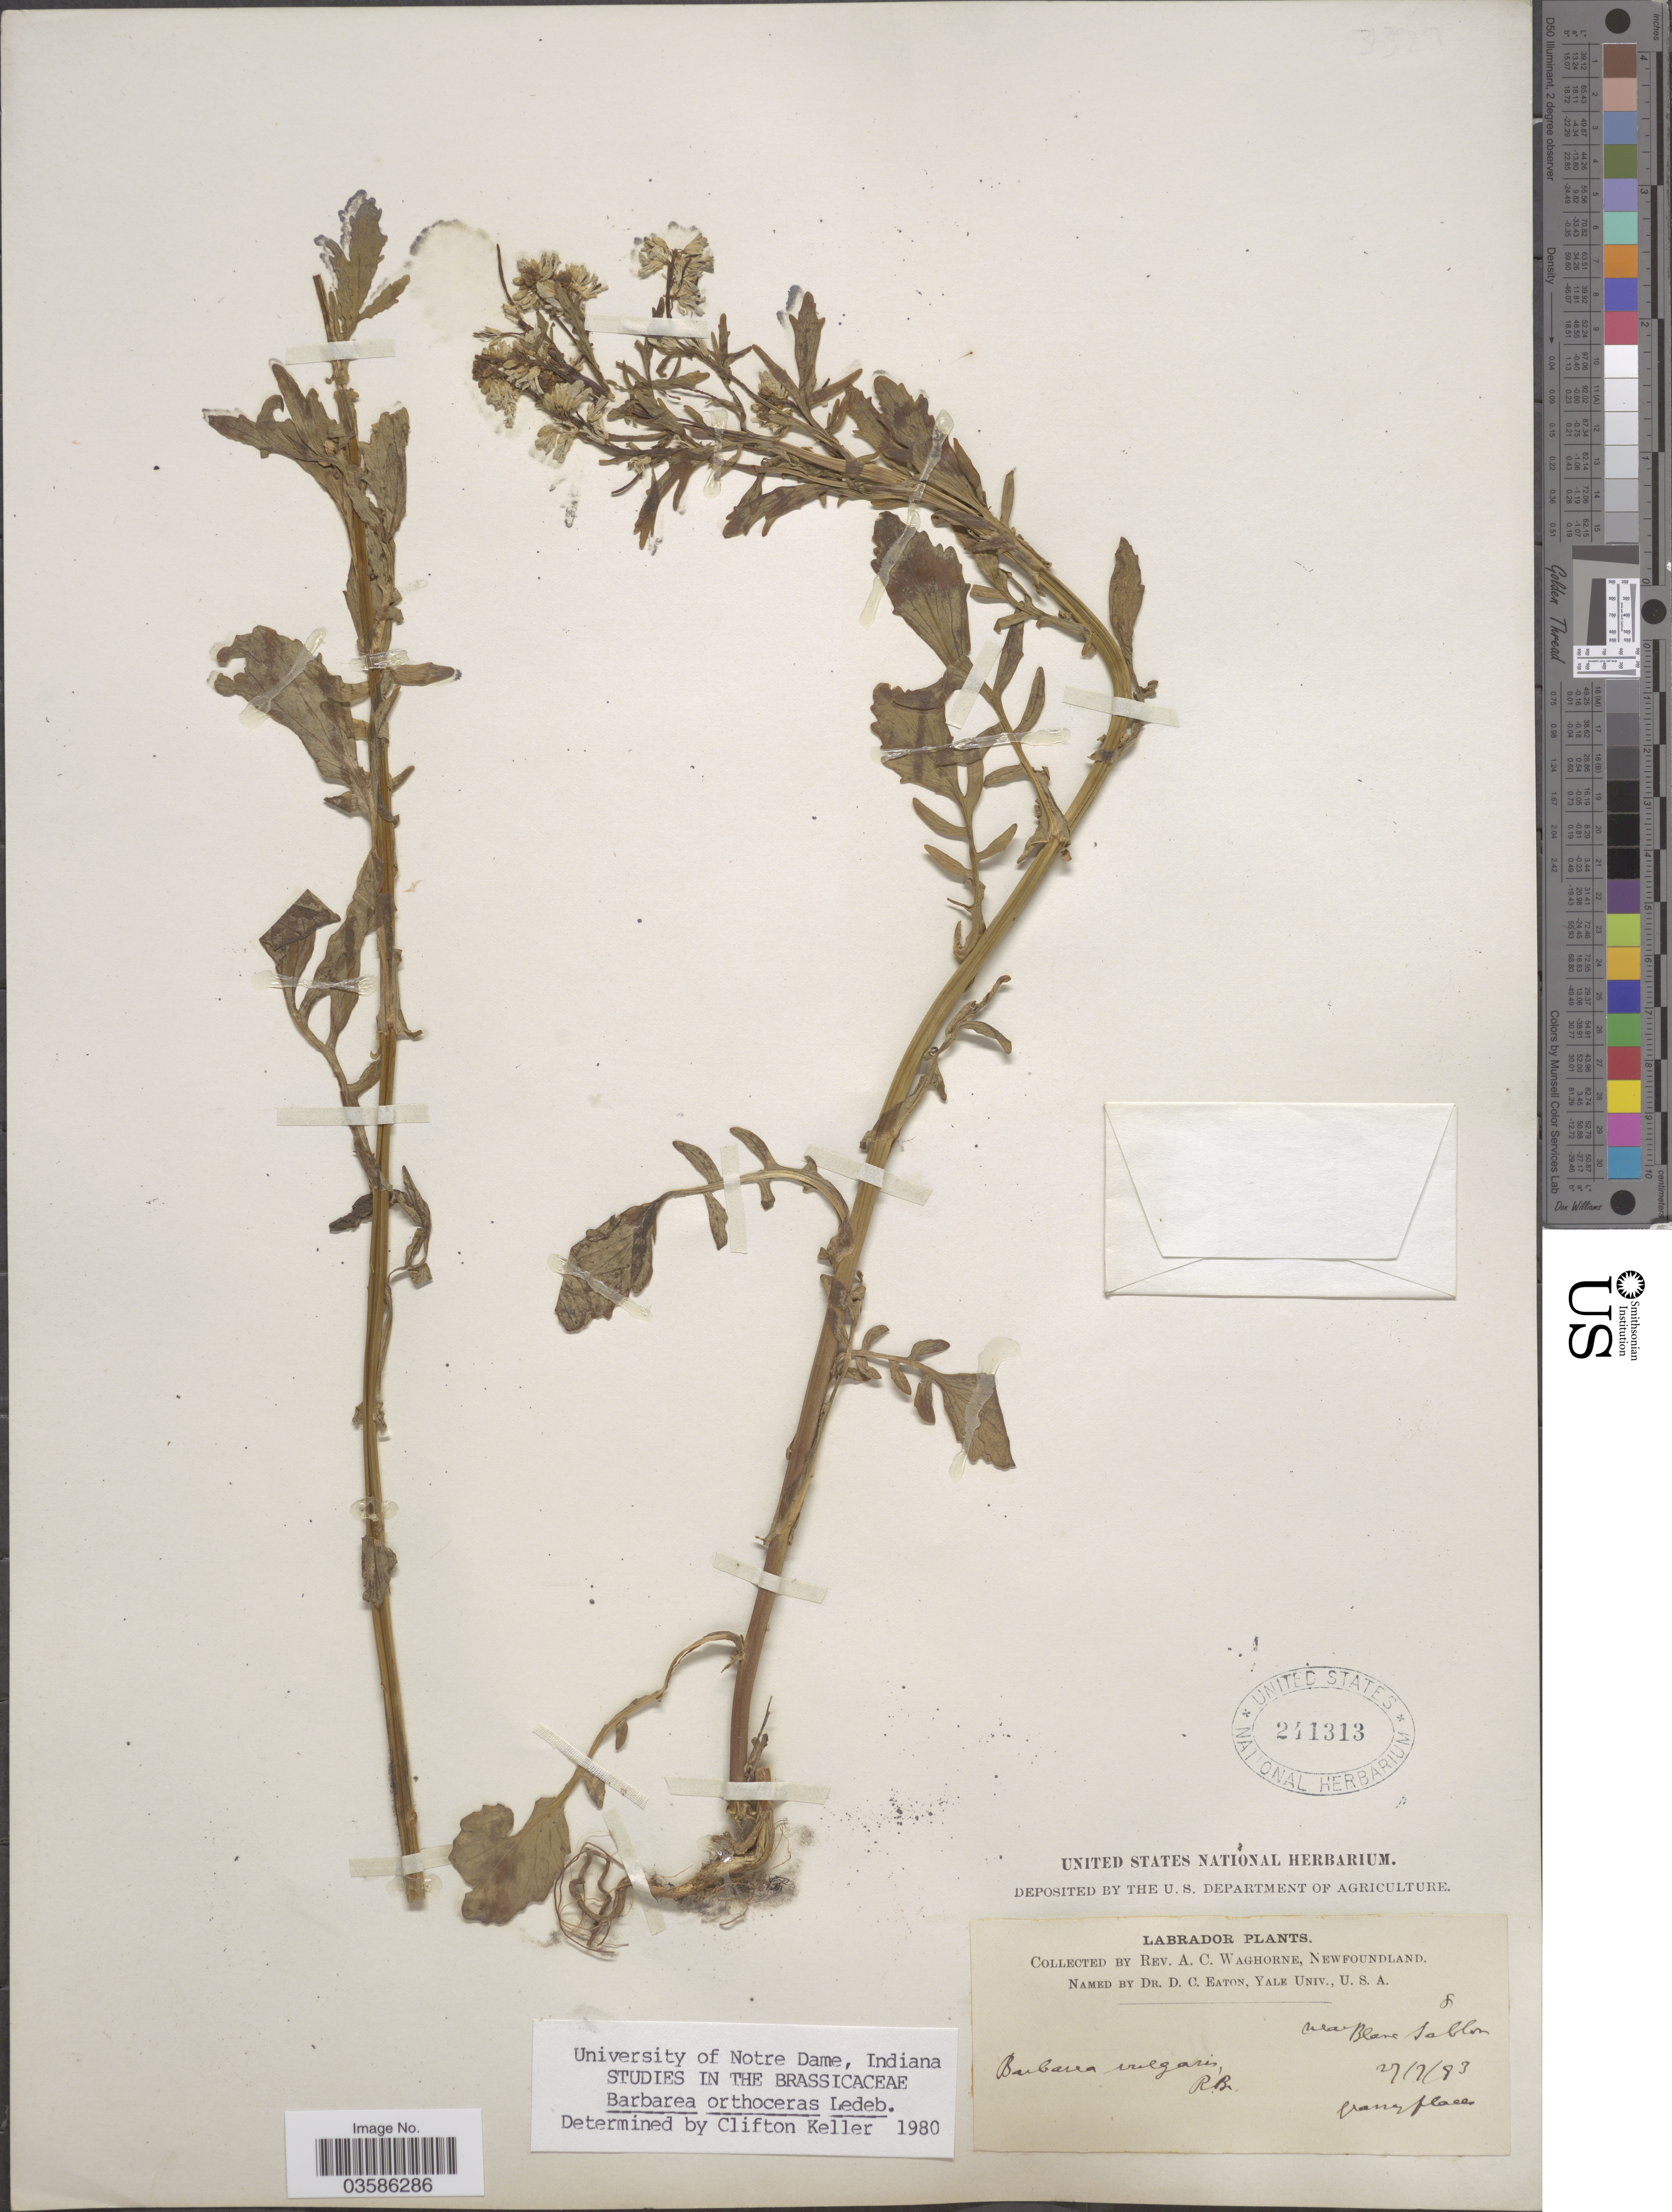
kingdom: Plantae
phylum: Tracheophyta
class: Magnoliopsida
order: Brassicales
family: Brassicaceae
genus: Barbarea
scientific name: Barbarea orthoceras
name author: Ledeb.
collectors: A. Waghorne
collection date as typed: Transcribed d/m/y: 27/7/83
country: Canada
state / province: Newfoundland and Labrador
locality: Labrador. Near Blanc Sablon.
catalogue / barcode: US 241313